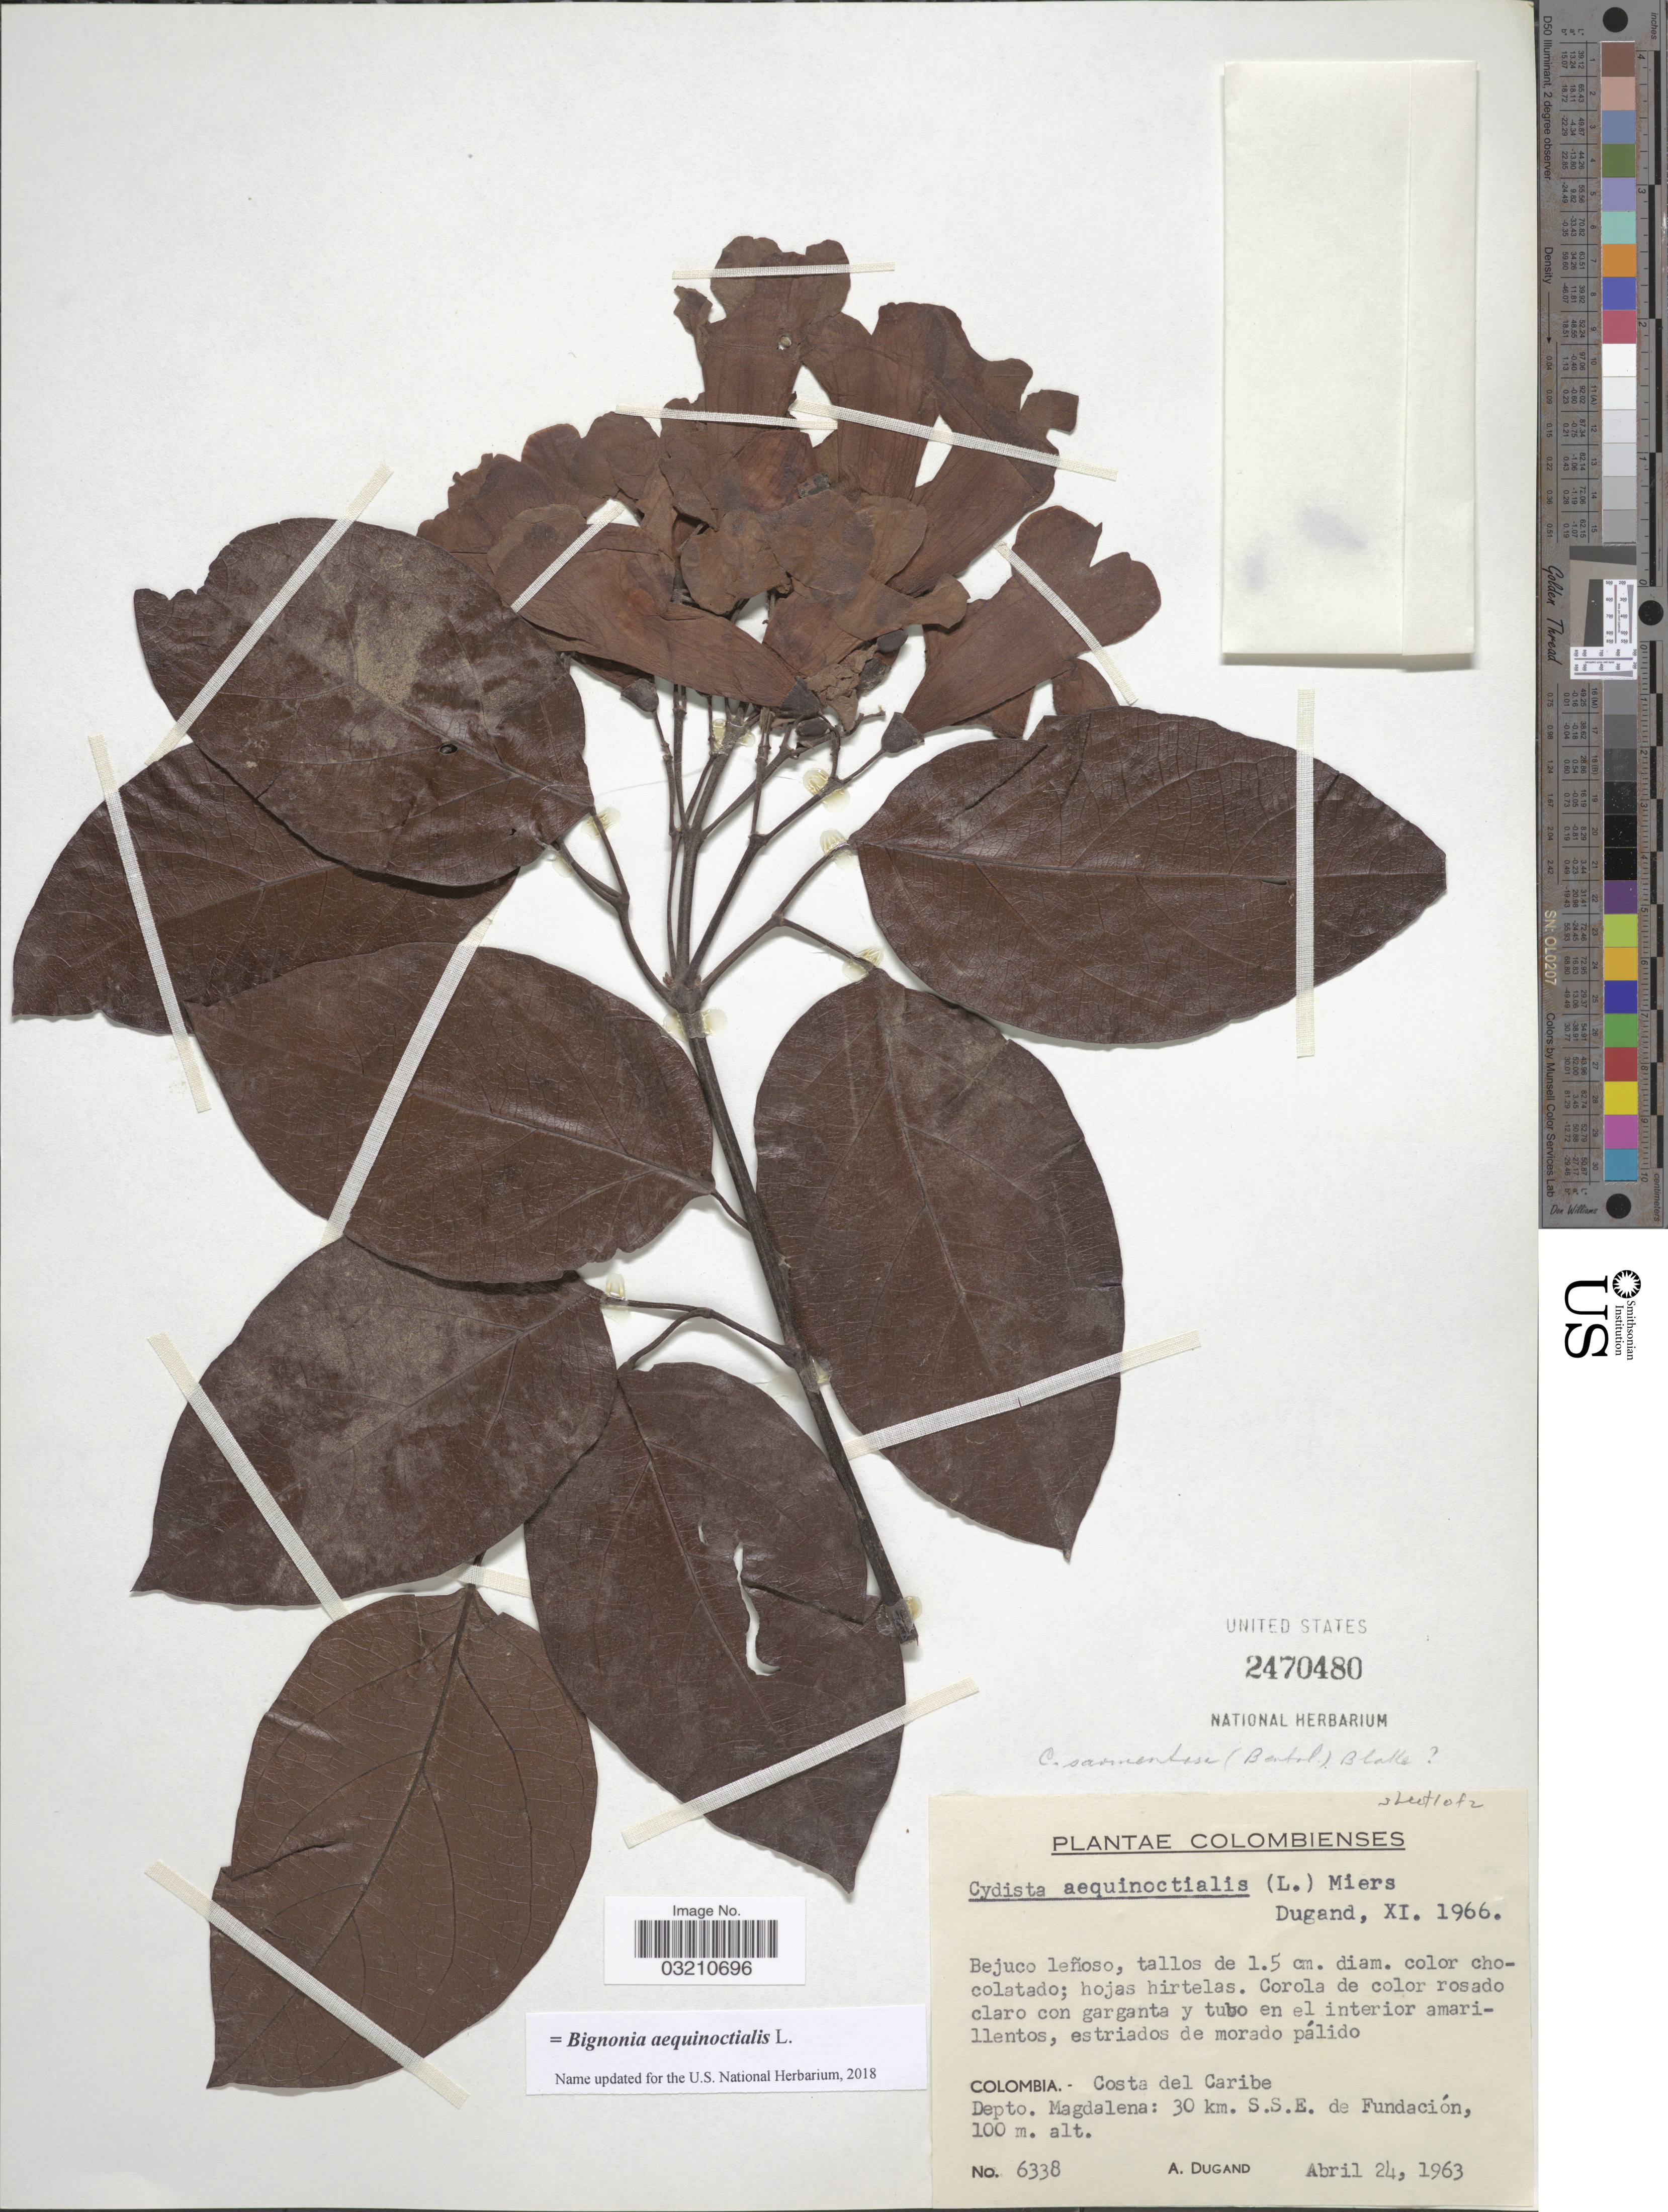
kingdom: Plantae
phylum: Tracheophyta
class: Magnoliopsida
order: Lamiales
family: Bignoniaceae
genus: Bignonia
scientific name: Bignonia aequinoctialis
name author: L.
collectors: A. Dugand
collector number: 6338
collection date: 1963-04-24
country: Colombia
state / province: Magdalena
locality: Costa del Caribe. Depto. Magdalena: 30 km. S.S.E. de Fundación.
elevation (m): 100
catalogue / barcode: US 2470480